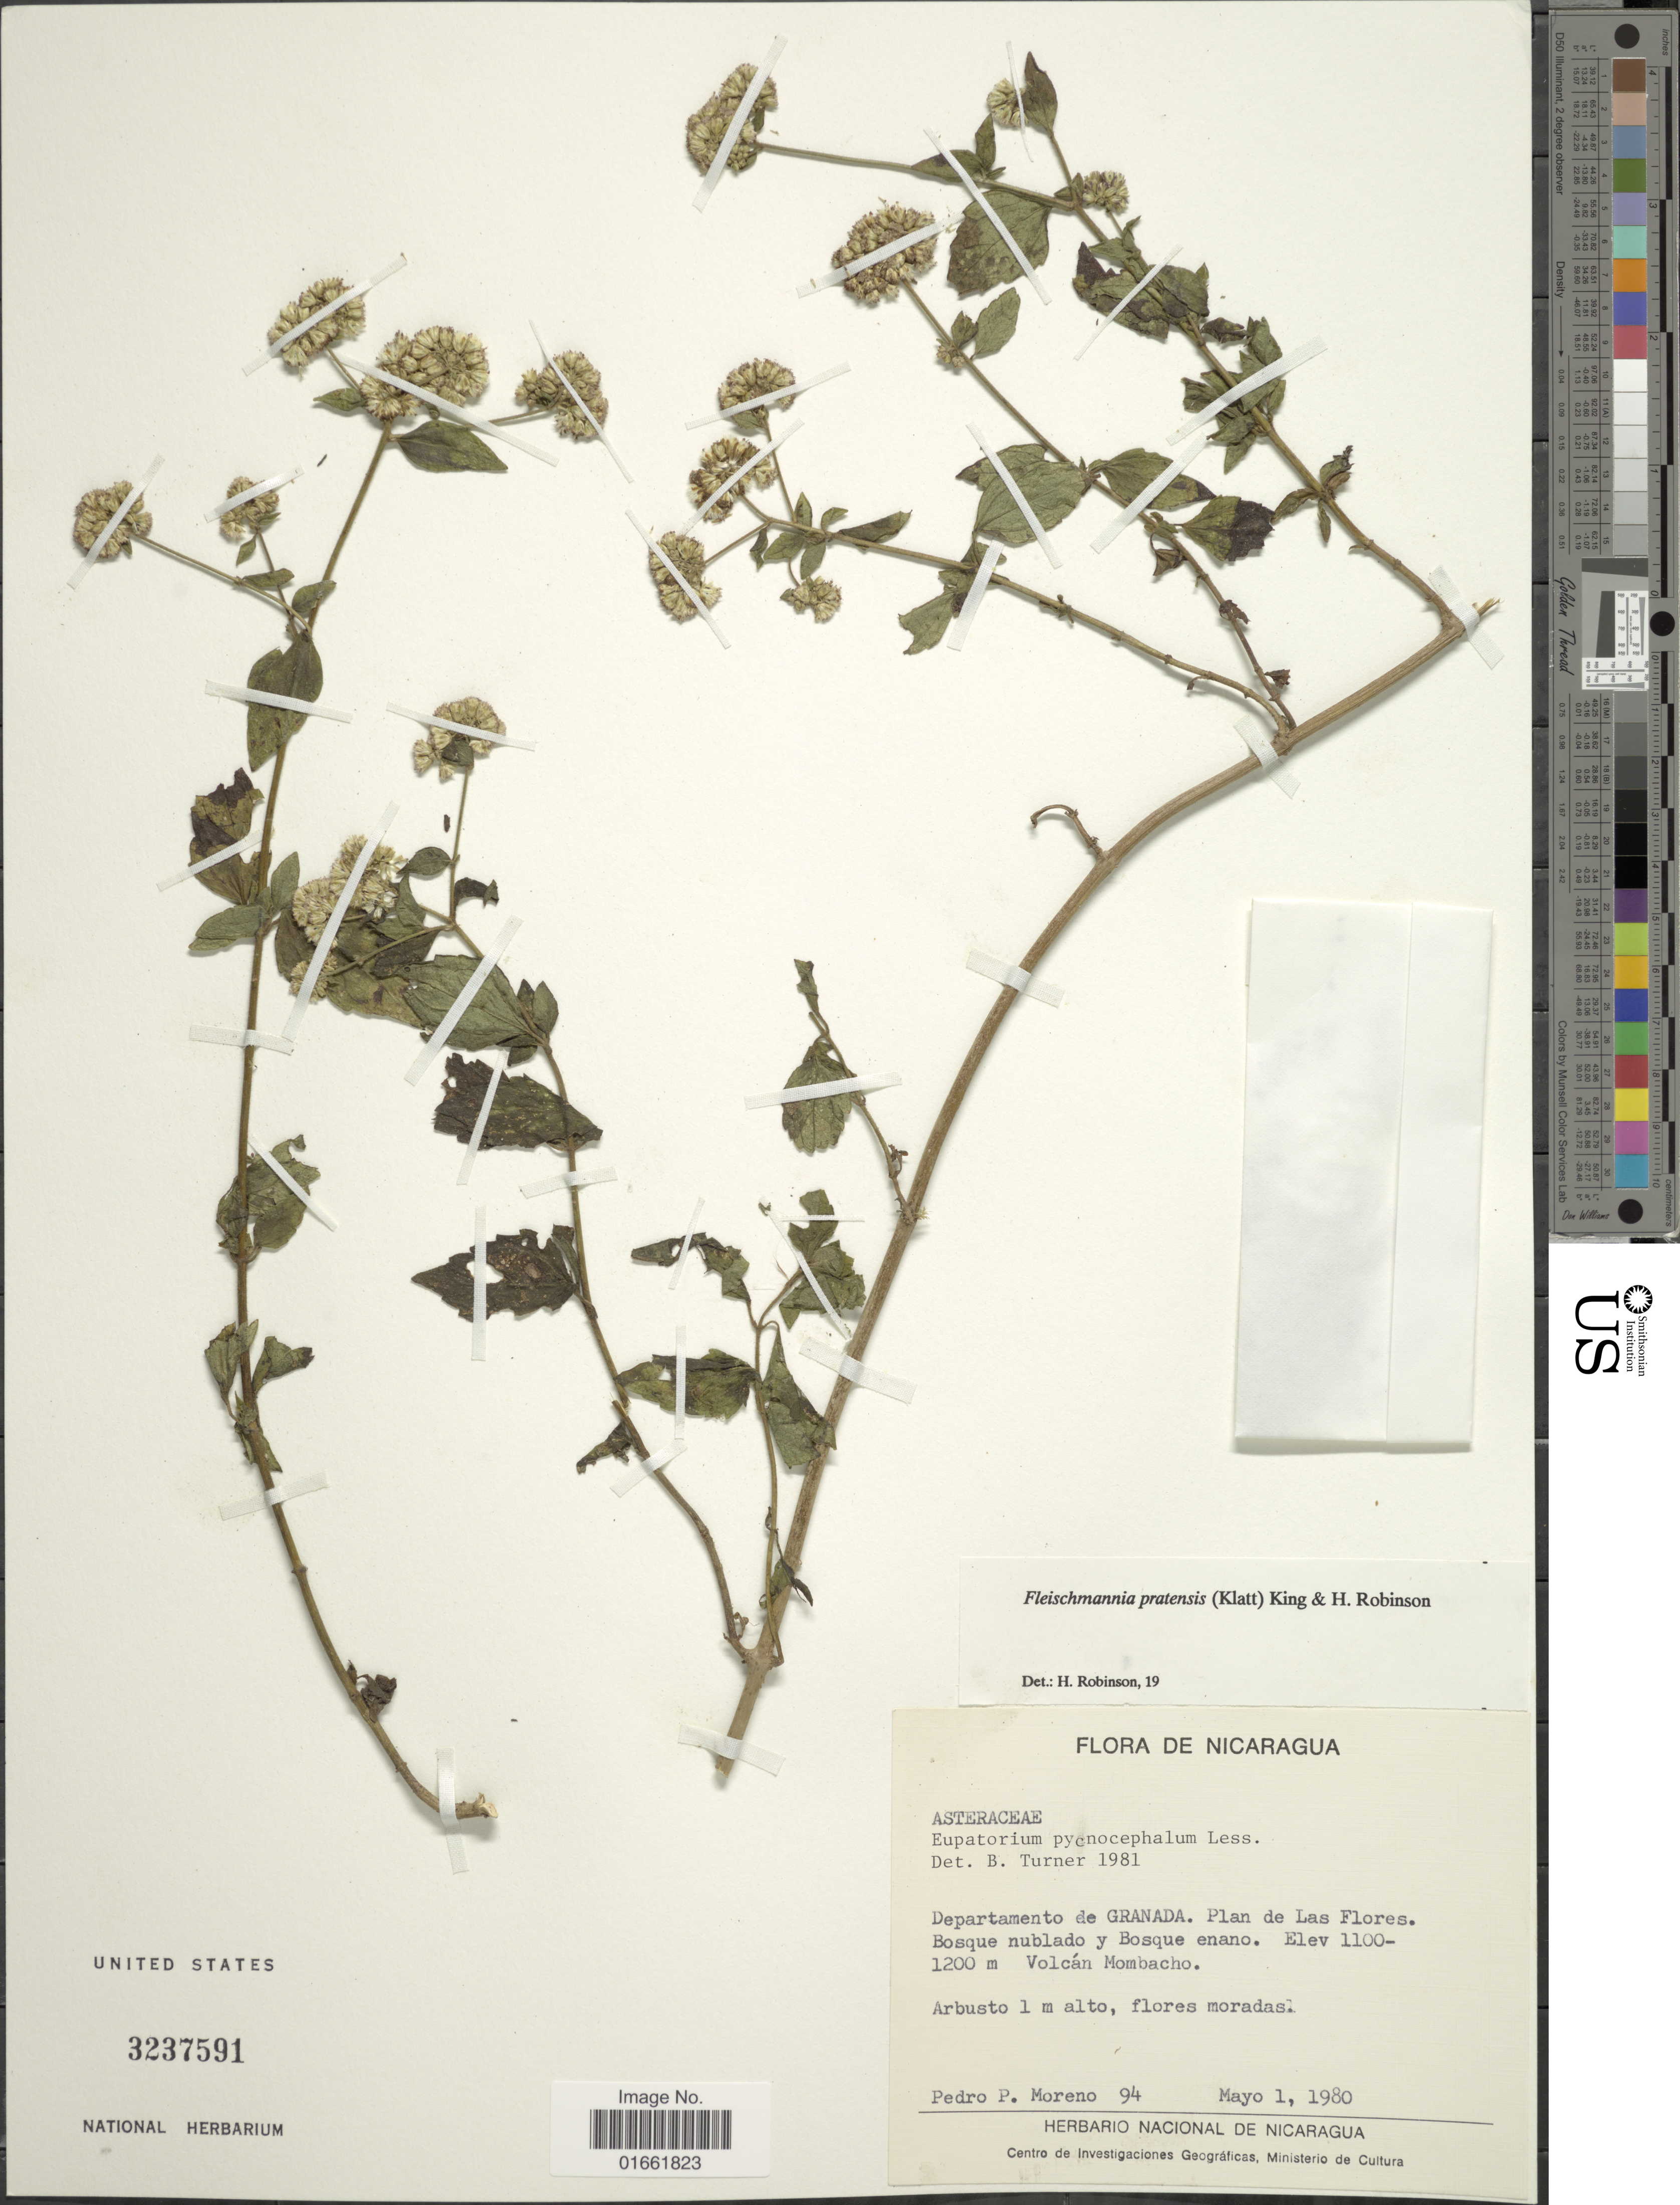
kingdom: Plantae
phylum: Tracheophyta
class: Magnoliopsida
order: Asterales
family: Asteraceae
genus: Fleischmannia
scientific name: Fleischmannia pratensis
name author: (Klatt) R.M. King & H. Rob.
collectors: P. Moreno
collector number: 94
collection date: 1980-05-01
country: Nicaragua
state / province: Granada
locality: Departamento de Granada. Plan de Las Flores. Bosque nublado y Bosque enano. Volcán Mombacho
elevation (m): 1100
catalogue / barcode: US 3237591